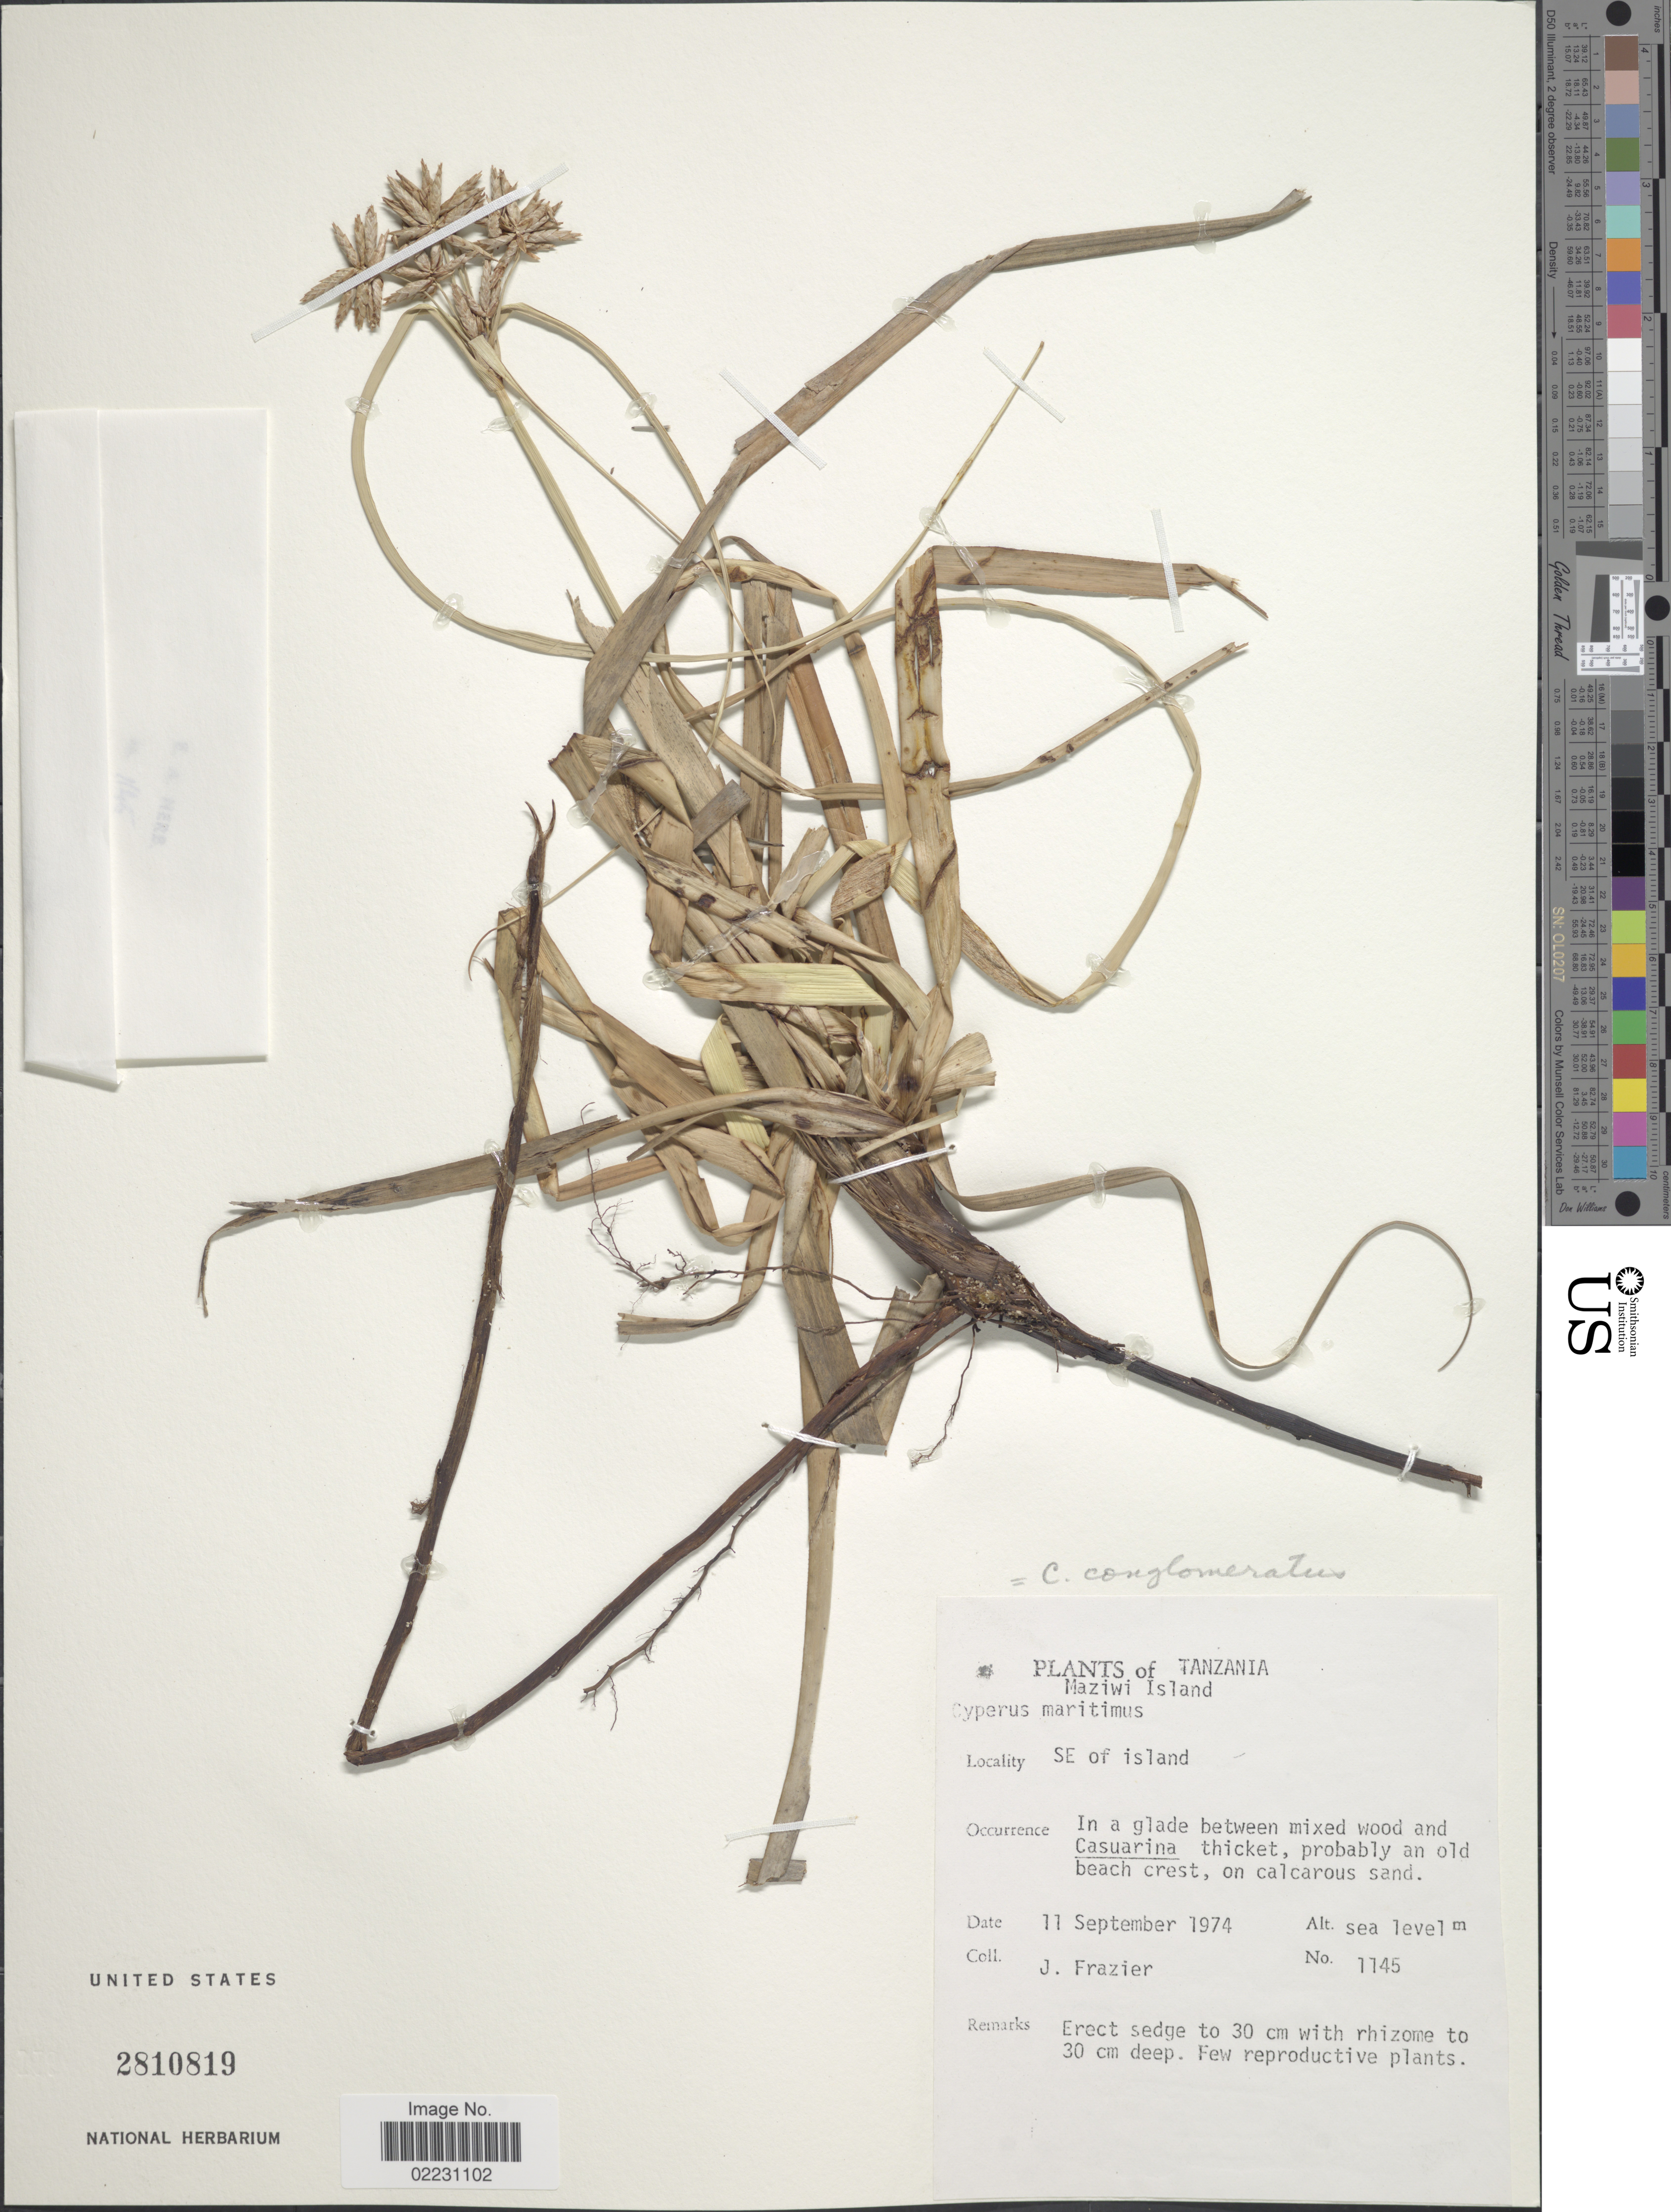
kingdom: Plantae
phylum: Tracheophyta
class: Liliopsida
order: Poales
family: Cyperaceae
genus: Cyperus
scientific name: Cyperus crassipes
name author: Vahl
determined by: Strong, Mark T., (BOT), Smithsonian Institution - National Museum of Natural History (UNITED STATES)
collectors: J. Frazier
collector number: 1145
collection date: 1974-09-11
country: Tanzania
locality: Tanzania, Maziwi Island SE of island. In a glade between mixed wood and Casuarina thicket.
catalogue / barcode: US 2810819